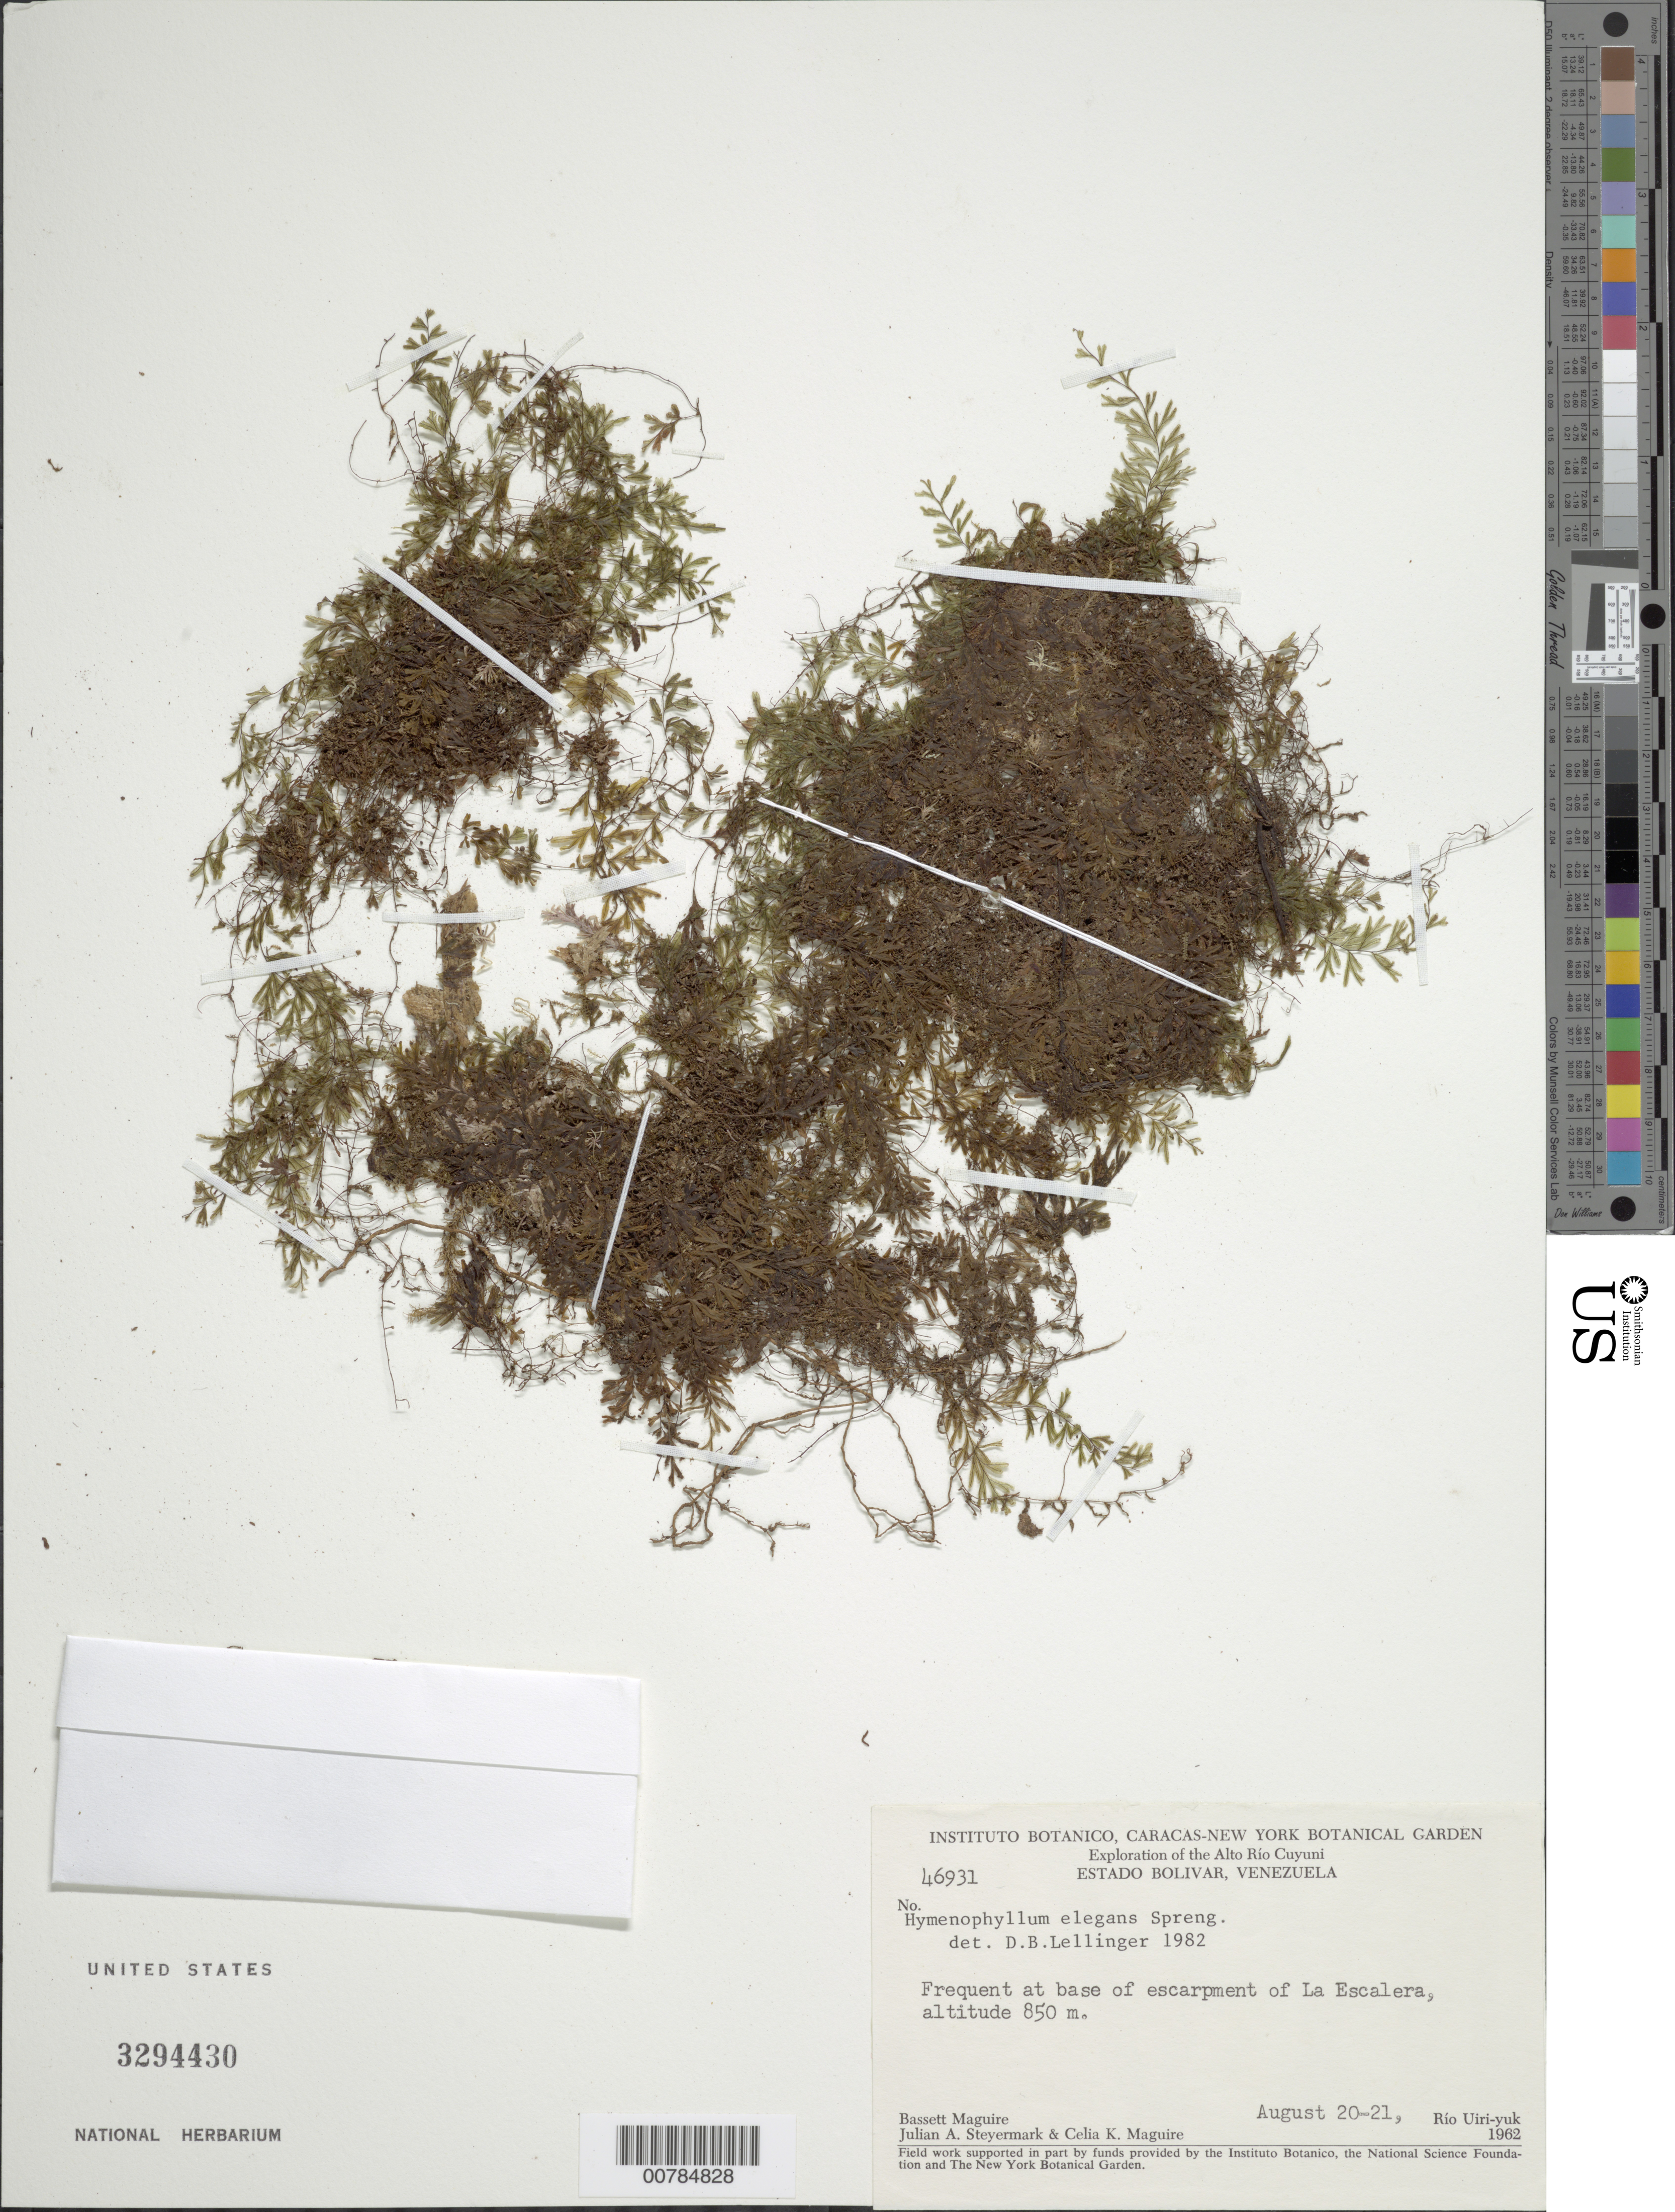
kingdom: Plantae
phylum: Tracheophyta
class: Polypodiopsida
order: Hymenophyllales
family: Hymenophyllaceae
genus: Hymenophyllum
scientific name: Hymenophyllum elegans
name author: Spreng.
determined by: Lellinger, David B., (BOT), Smithsonian Institution - National Museum of Natural History (UNITED STATES)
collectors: B. Maguire, C. K. Maguire & G. Wilson-Browne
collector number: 46931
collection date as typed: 20-Aug-62 to 21-Aug-62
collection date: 1962-08-20/1962-08-21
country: Venezuela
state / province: Bolívar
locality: Alto Río Cuyuni, Río Uiri-yuk, La Escalera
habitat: Base of escarpment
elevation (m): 850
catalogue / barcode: US 3294430